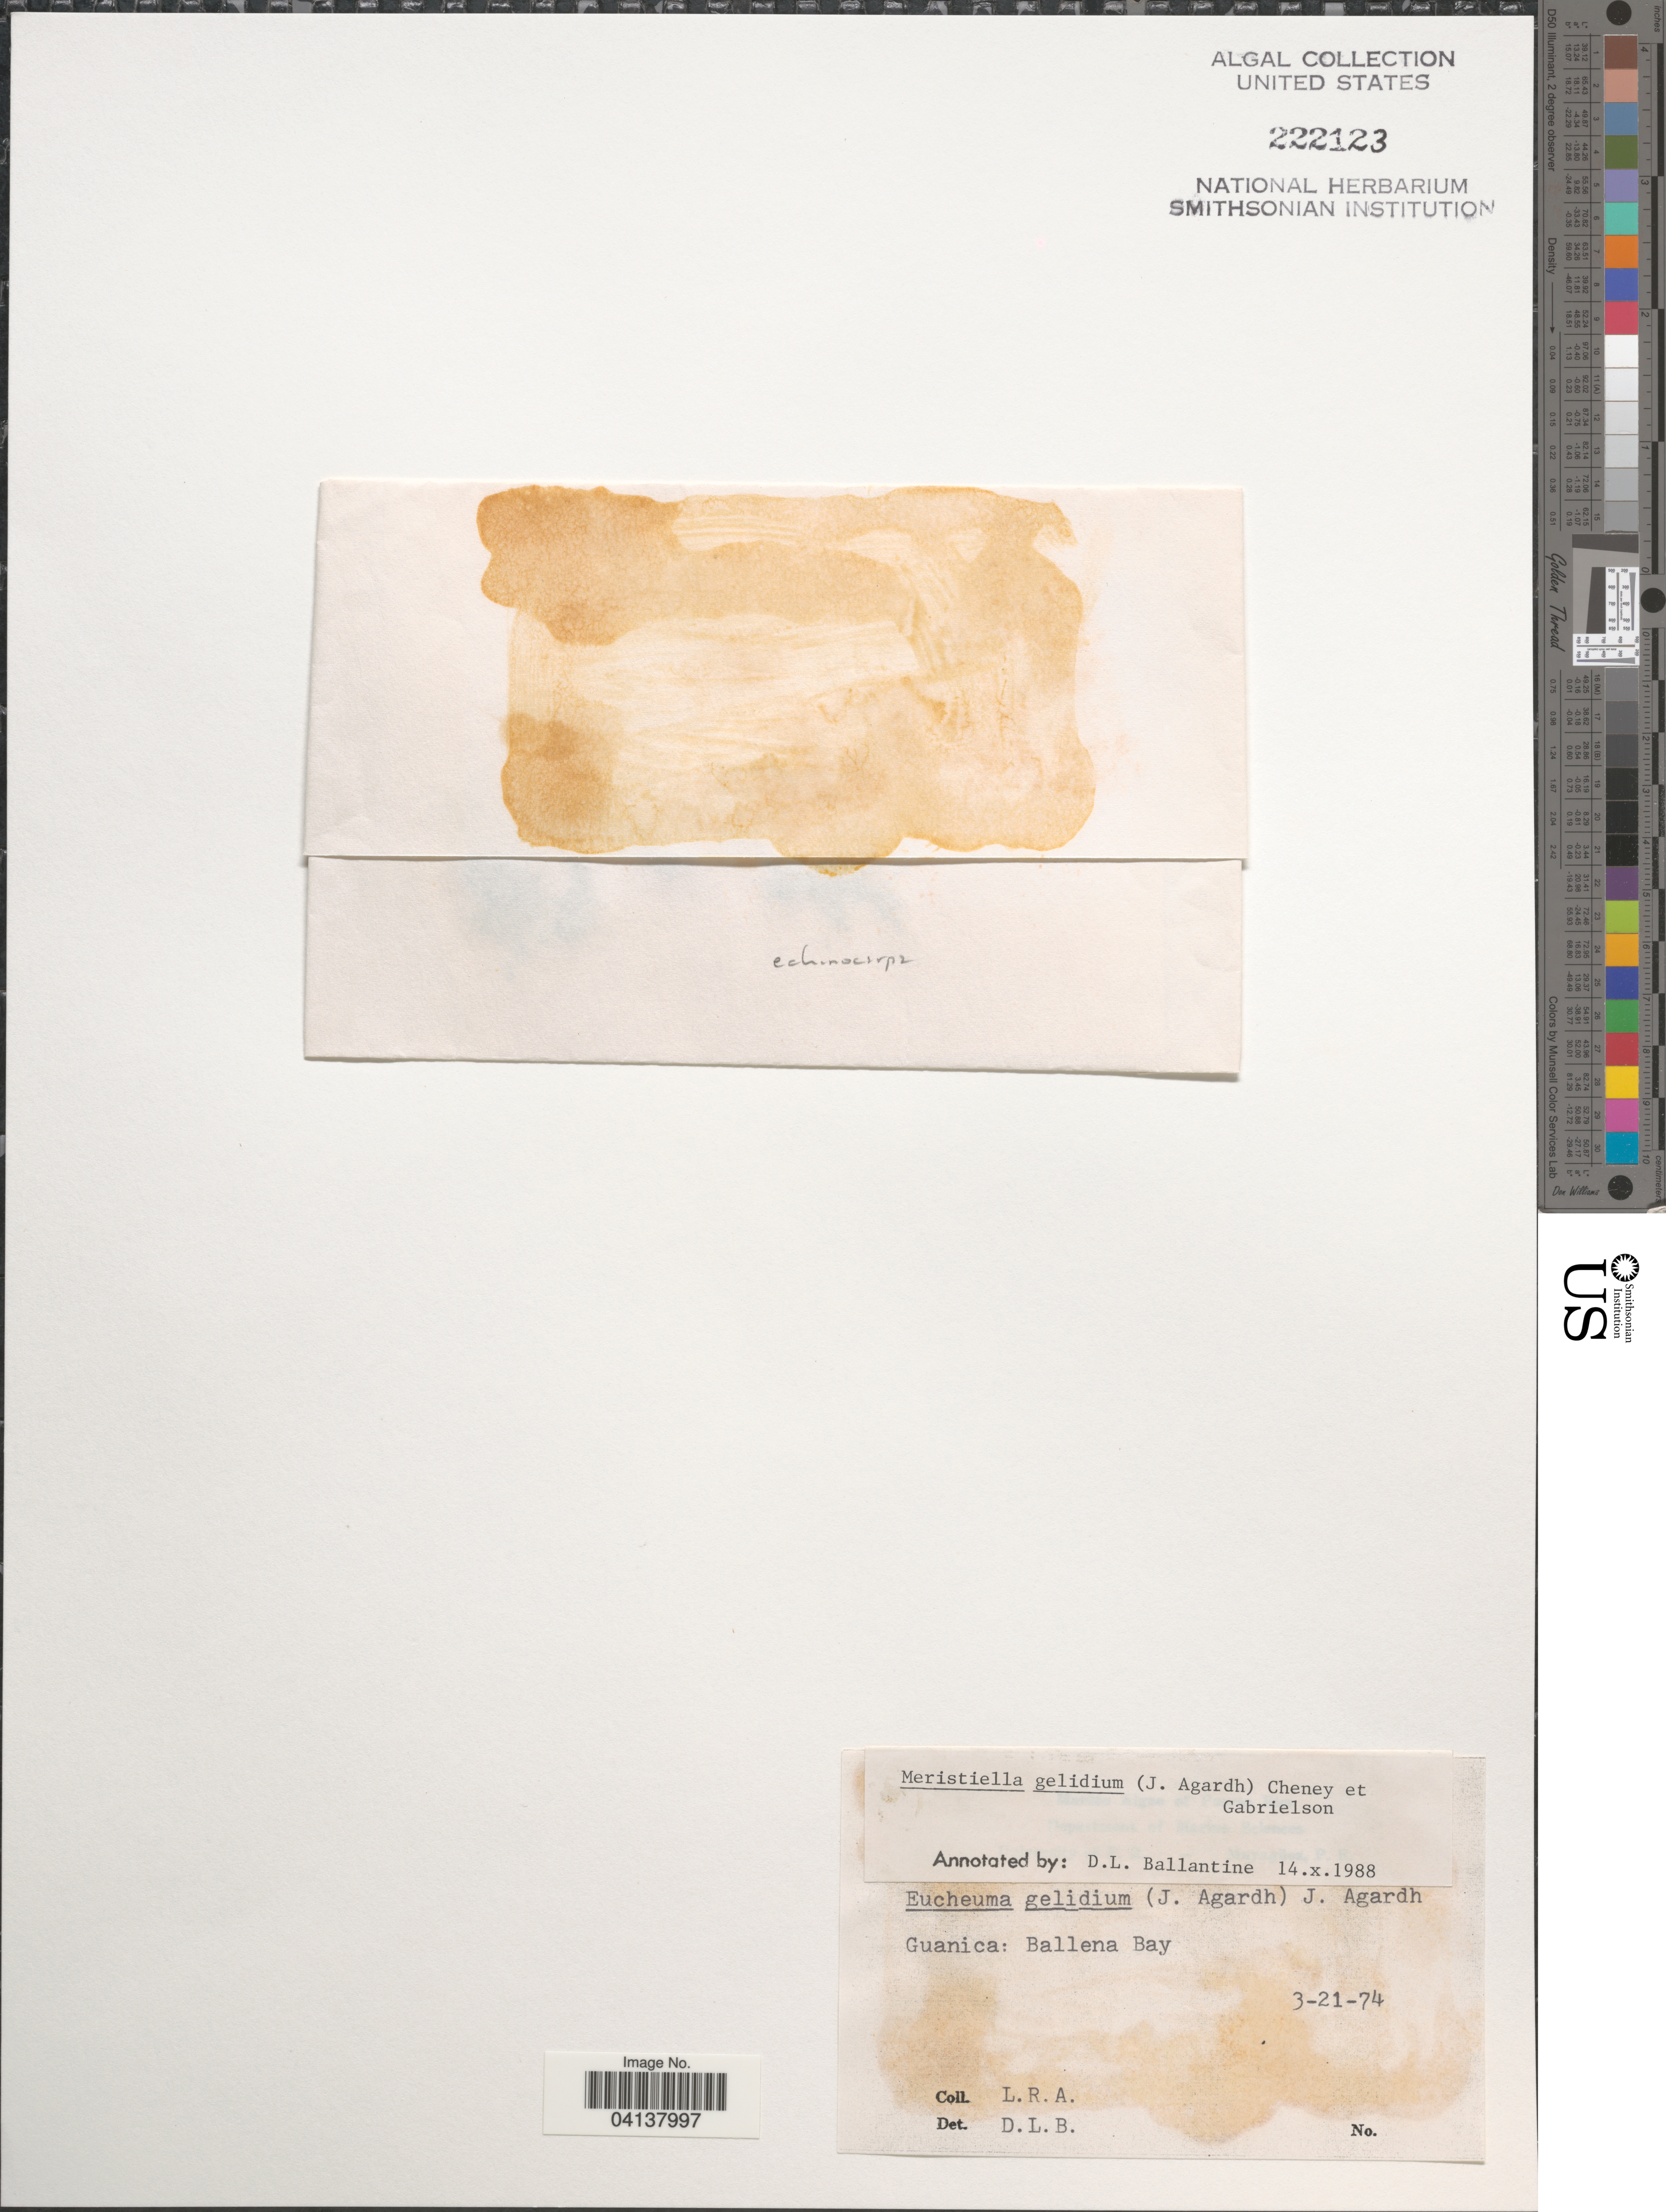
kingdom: Plantae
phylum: Rhodophyta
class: Florideophyceae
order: Gigartinales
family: Solieriaceae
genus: Meristotheca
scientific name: Meristotheca gelidium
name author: (J. Agardh) E.J. Faye & Masuda in E.J. Faye et al.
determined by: Algae name updating Project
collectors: L. R. A.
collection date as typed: Transcribed d/m/y: 21/3/74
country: Puerto Rico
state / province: Guánica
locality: Ballena Bay.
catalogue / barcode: US 222123